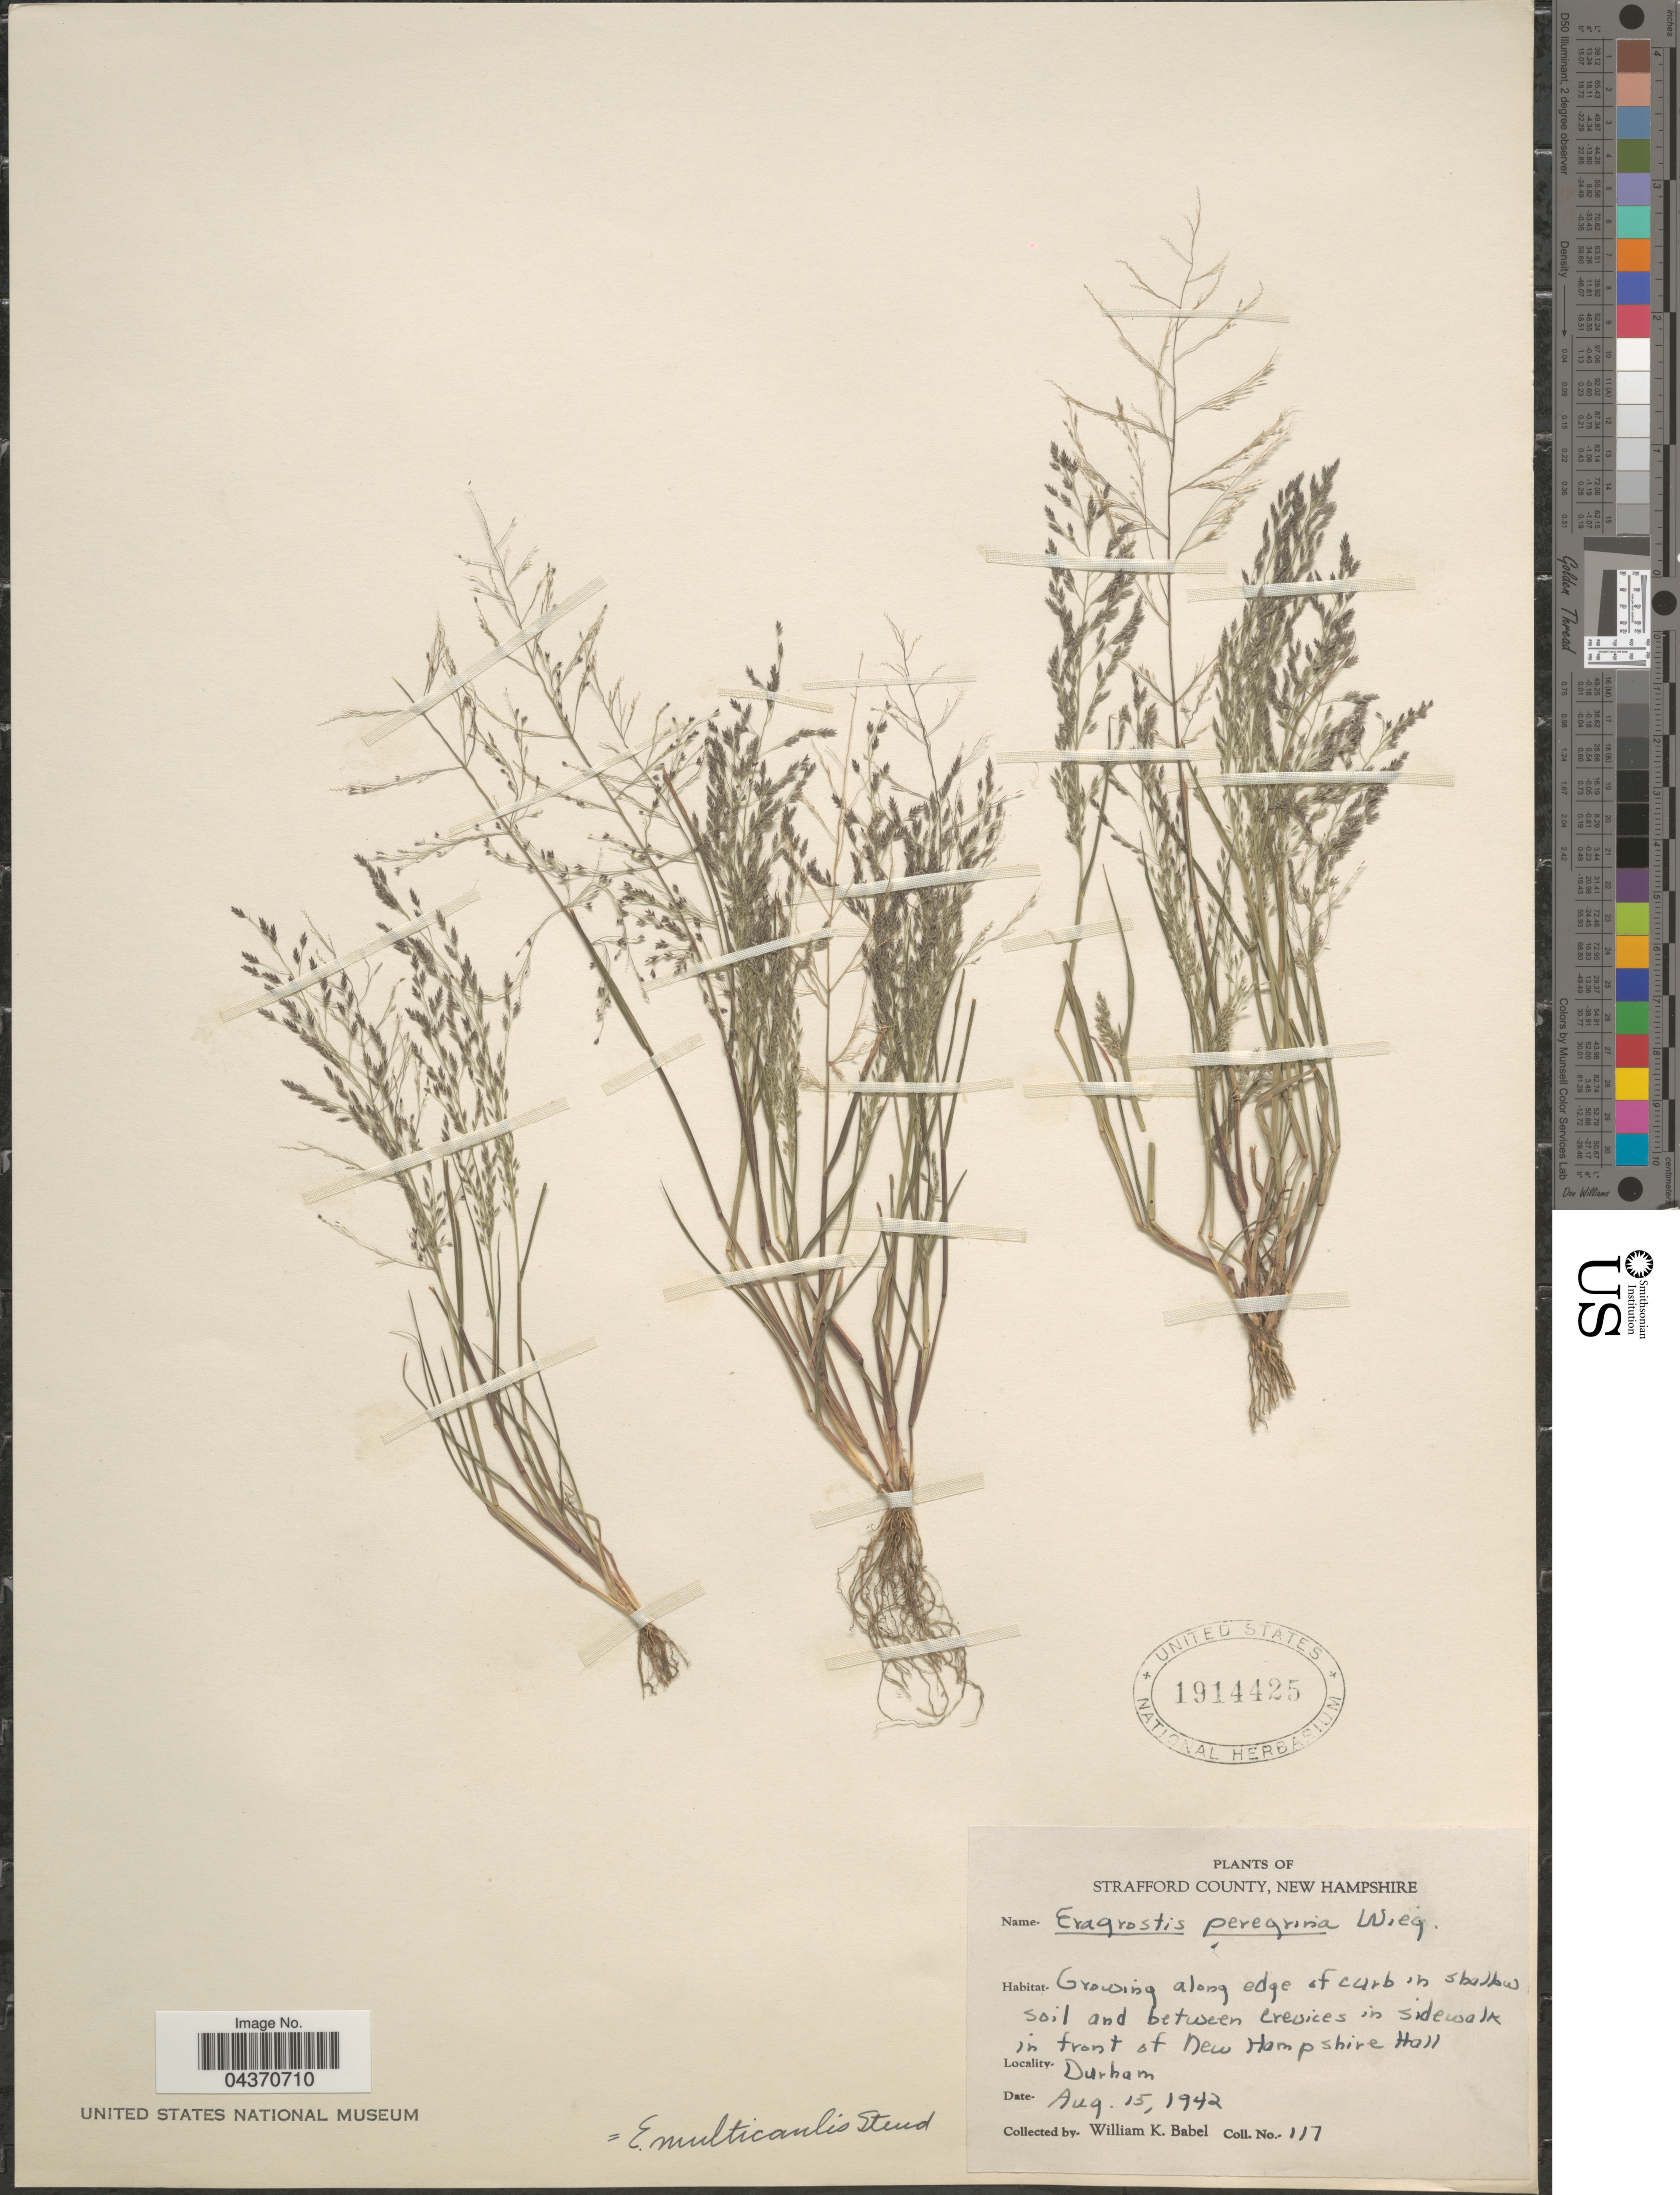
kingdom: Plantae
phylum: Tracheophyta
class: Liliopsida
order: Poales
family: Poaceae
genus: Eragrostis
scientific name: Eragrostis pilosa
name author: (L.) P. Beauv.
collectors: W. Babel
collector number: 117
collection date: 1942-08-15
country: United States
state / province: New Hampshire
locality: Strafford County. Growing along edge of curb in shallow soil and between crevices in sidewalk in front of New Hampshire Hall. Durham.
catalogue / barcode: US 1914425